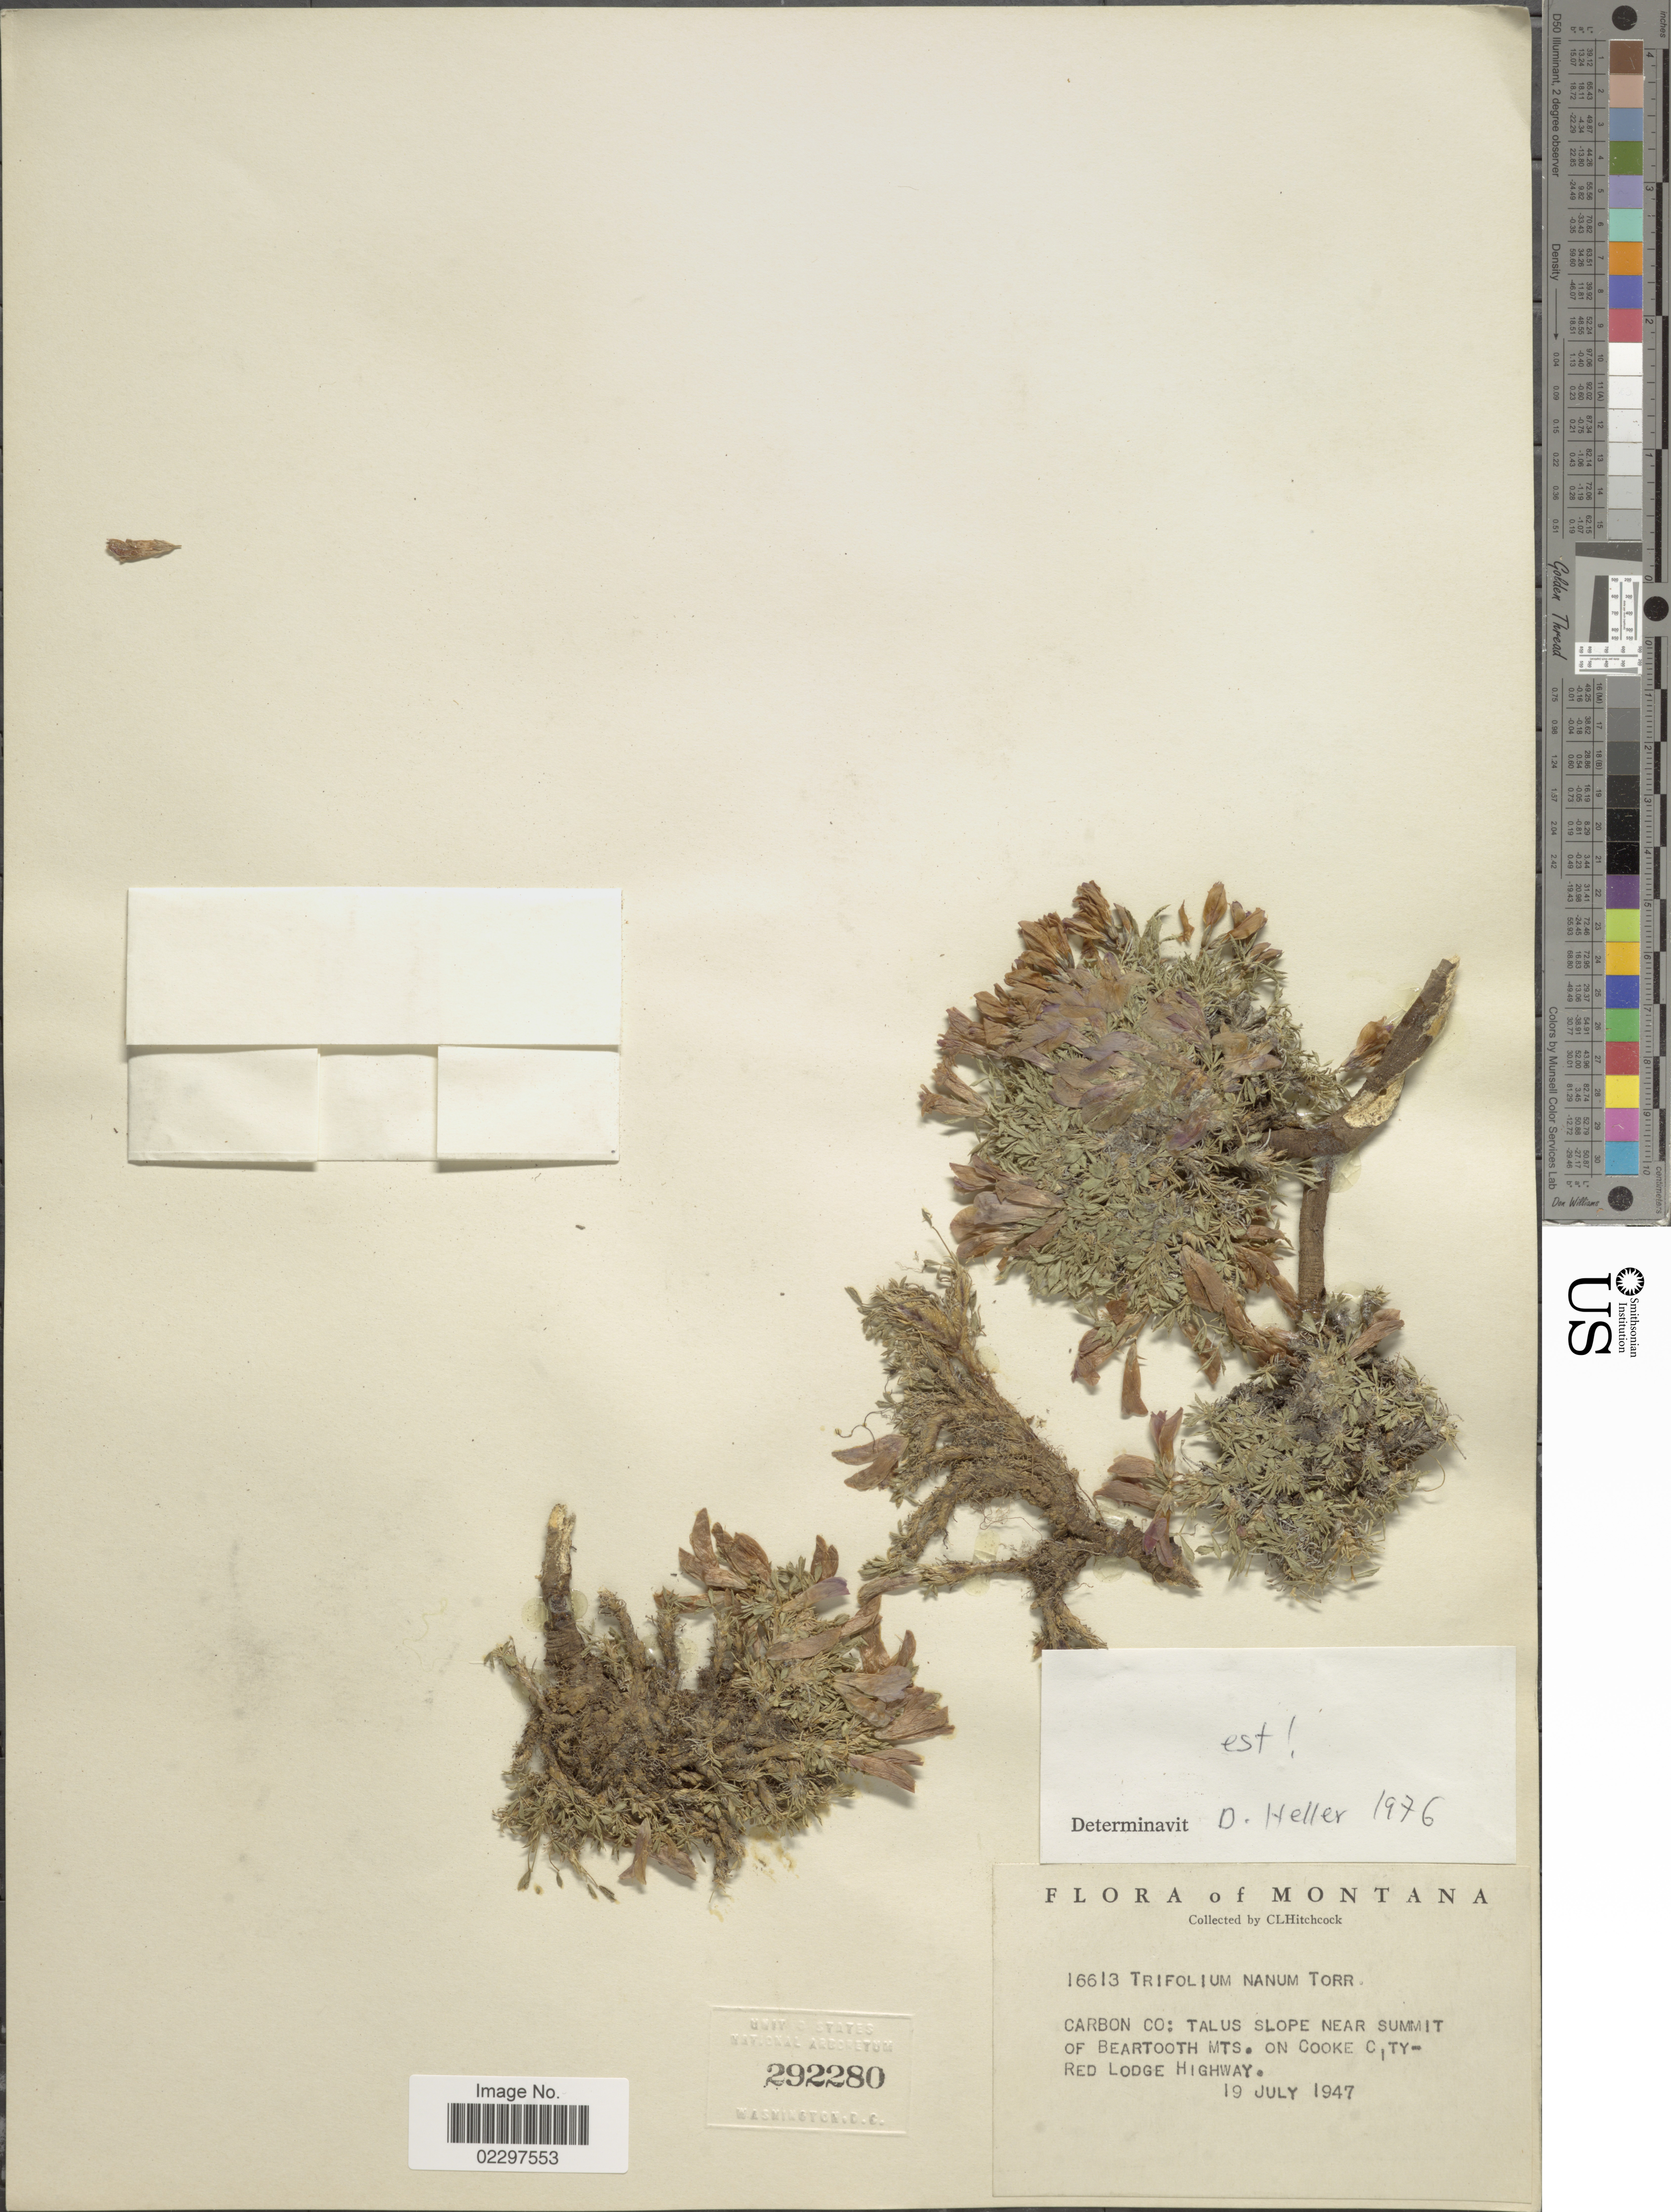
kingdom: Plantae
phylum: Tracheophyta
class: Magnoliopsida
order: Fabales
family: Fabaceae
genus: Trifolium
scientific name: Trifolium nanum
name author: Torr.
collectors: C. L. Hitchcock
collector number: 16613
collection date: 1947-07-19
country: United States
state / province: Montana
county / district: Carbon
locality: Talus slope near summit of Beartooth Mts. on Cooke City-Red Lodge Highway